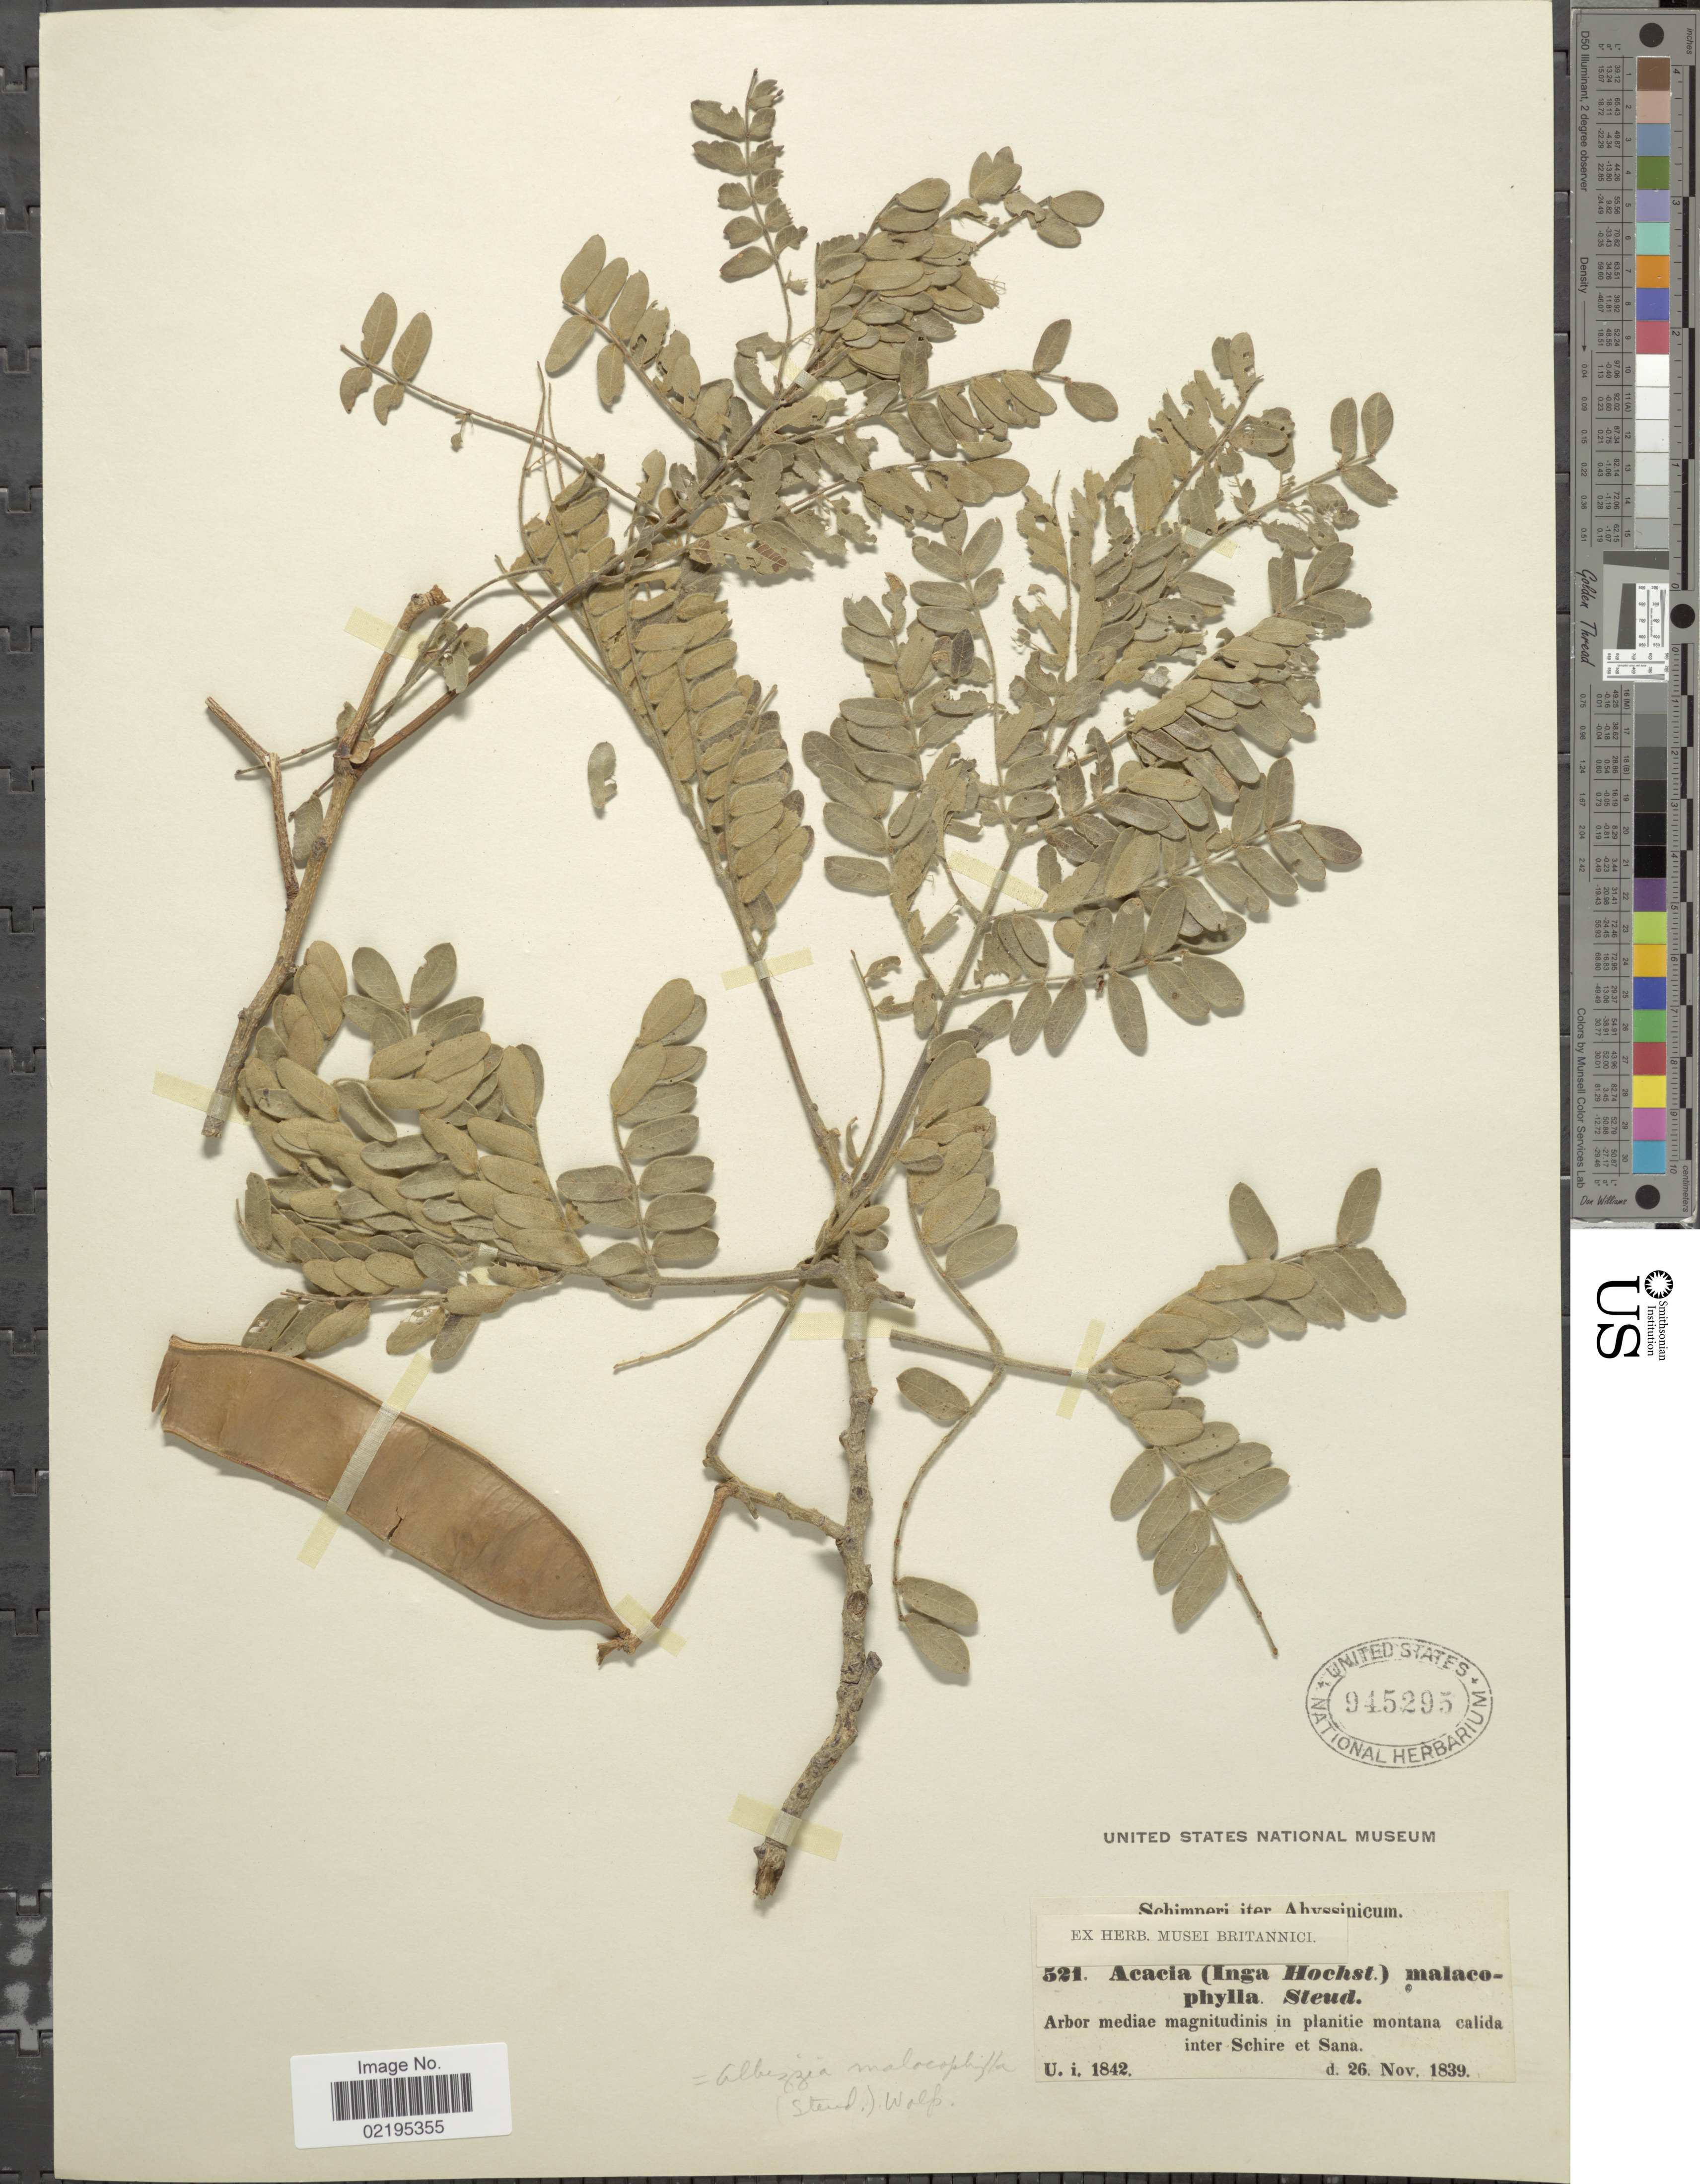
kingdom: Plantae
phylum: Tracheophyta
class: Magnoliopsida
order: Fabales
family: Fabaceae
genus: Albizia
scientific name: Albizia malacophylla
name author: (A. Rich.) Walp.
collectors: ex herb. Musei Britannici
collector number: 521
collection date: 1839-11-26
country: Eritrea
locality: Abyssinicum, Arbor mediae magnitudinis in planitie montana calidainter Schire et Sana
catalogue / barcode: US 945295